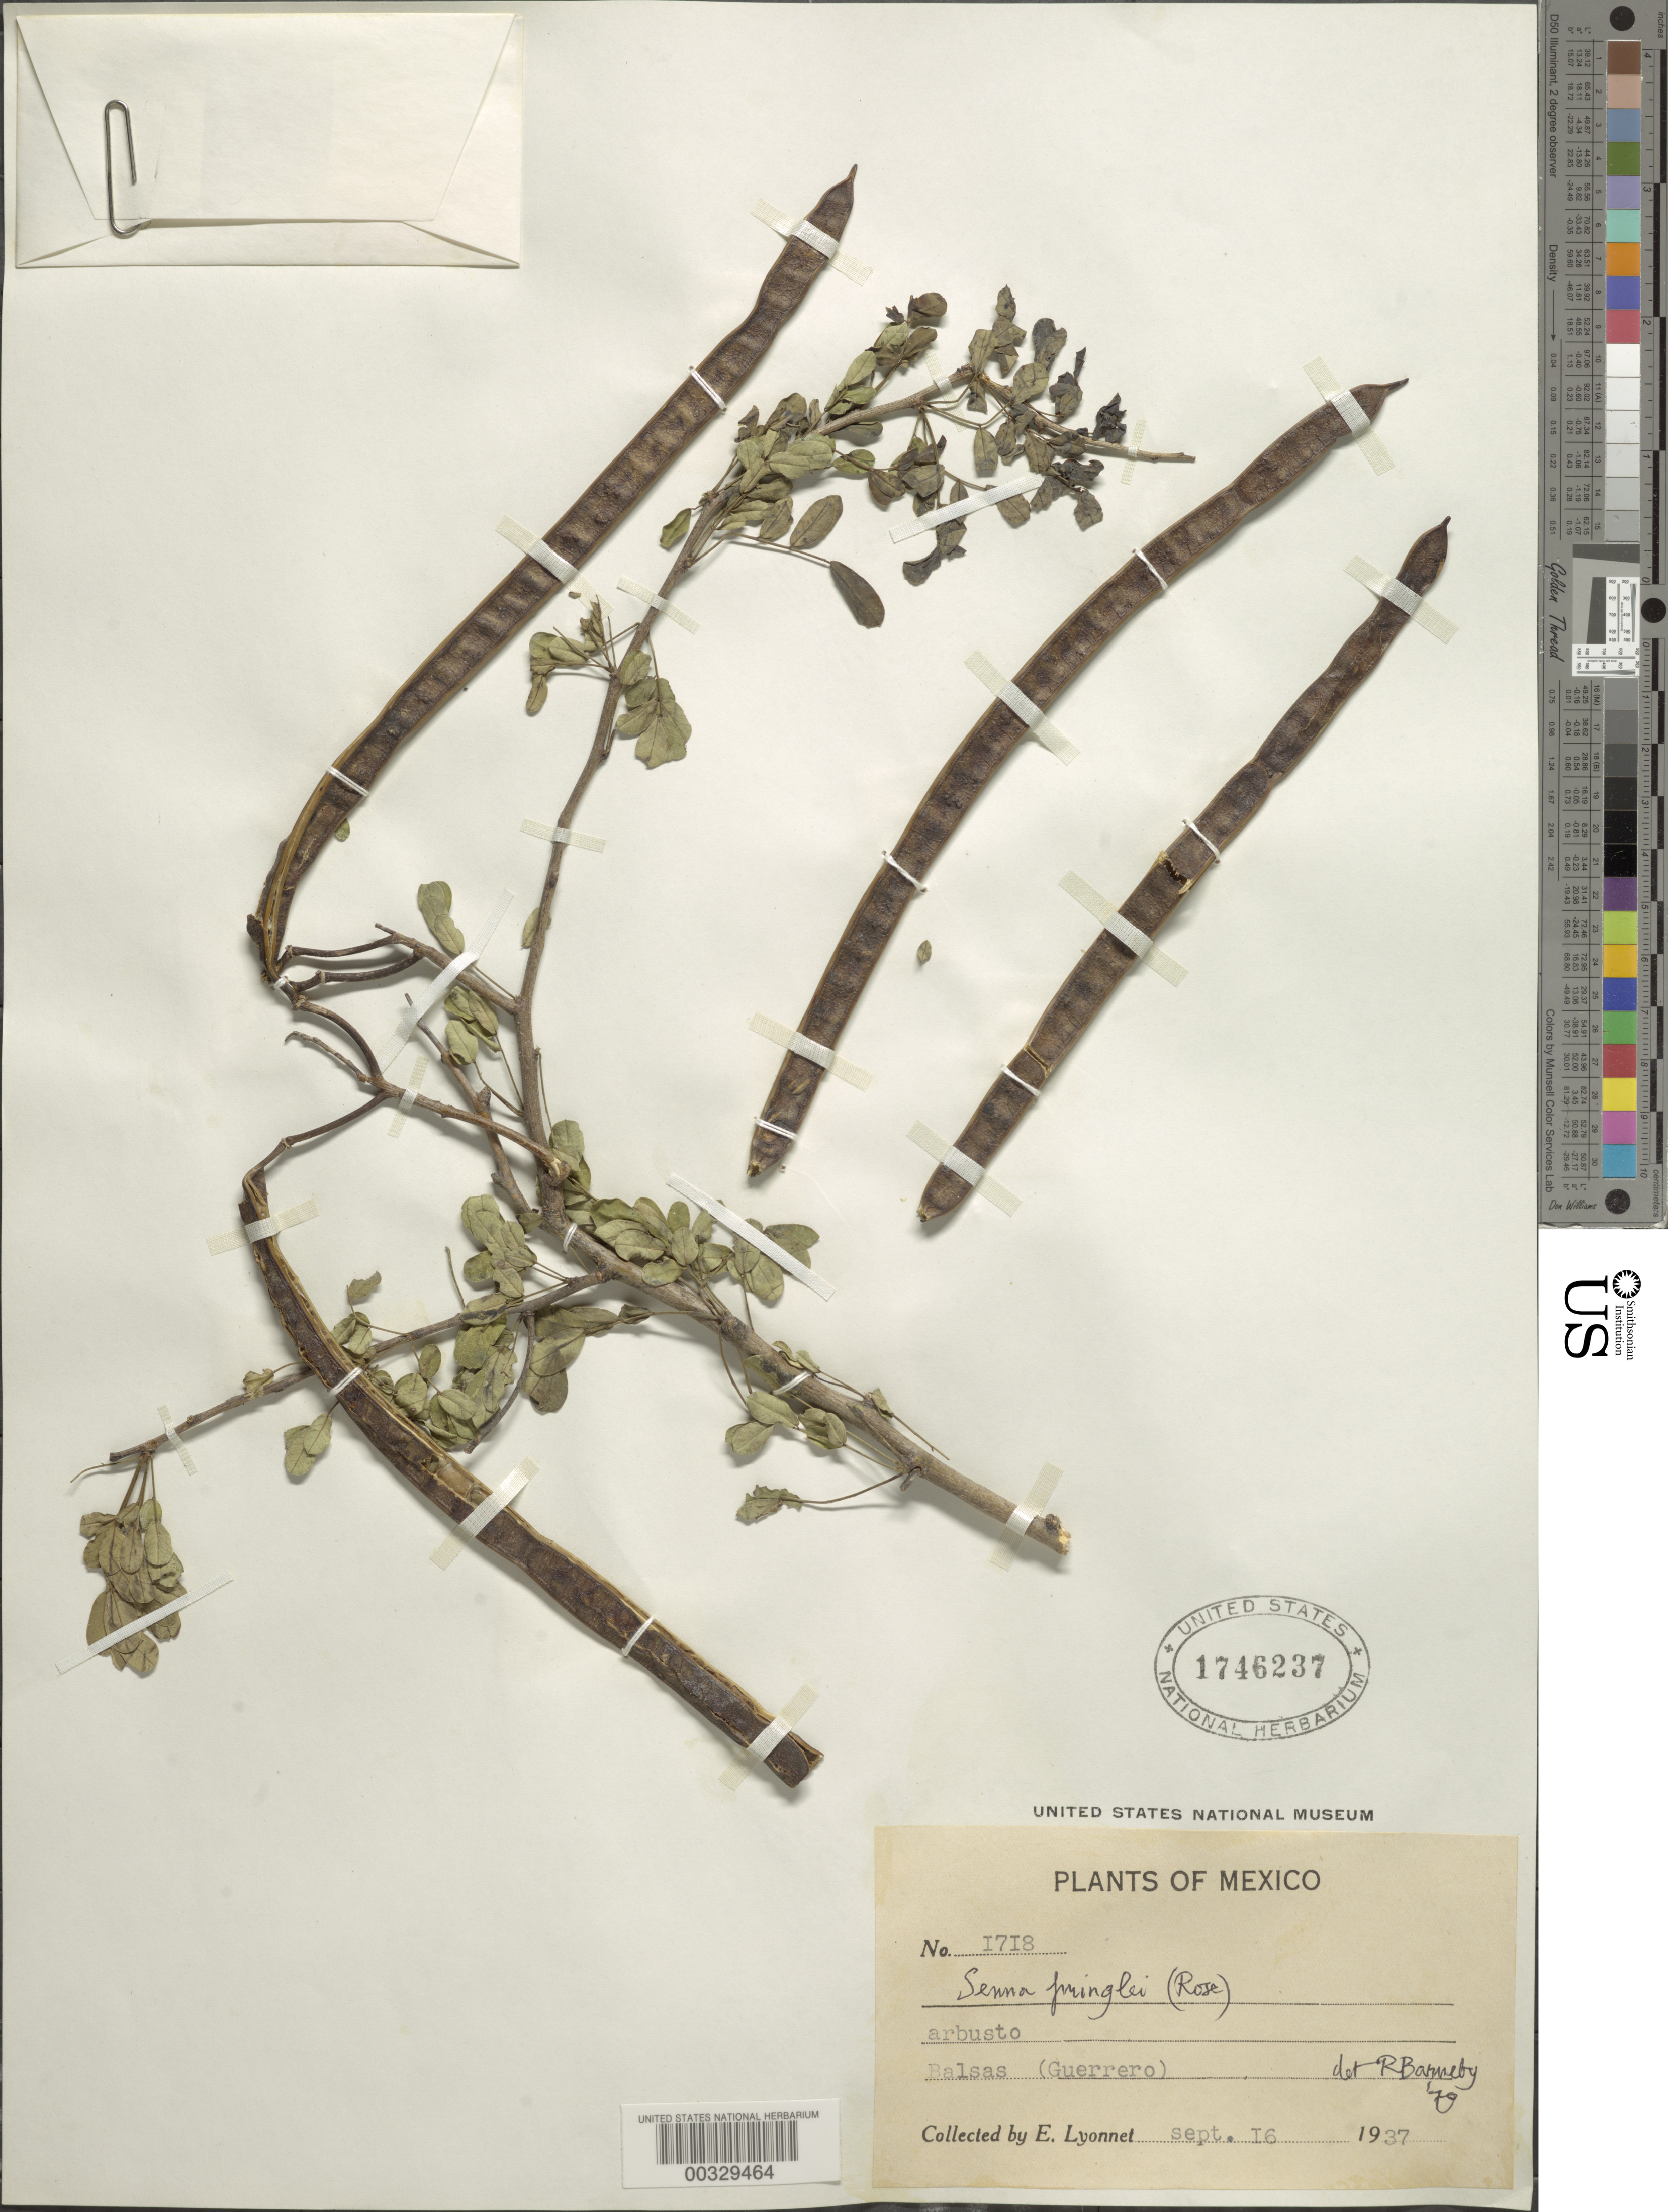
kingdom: Plantae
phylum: Tracheophyta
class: Magnoliopsida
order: Fabales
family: Fabaceae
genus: Senna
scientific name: Senna pringlei (Rose), ined. 2023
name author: (Rose)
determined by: Barneby, Rupert C., (NY)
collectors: Bro. E. Lyonnet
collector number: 1718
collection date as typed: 16 Sep 1937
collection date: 1937-09-16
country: Mexico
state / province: Guerrero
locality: Balsas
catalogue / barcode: US 1746237